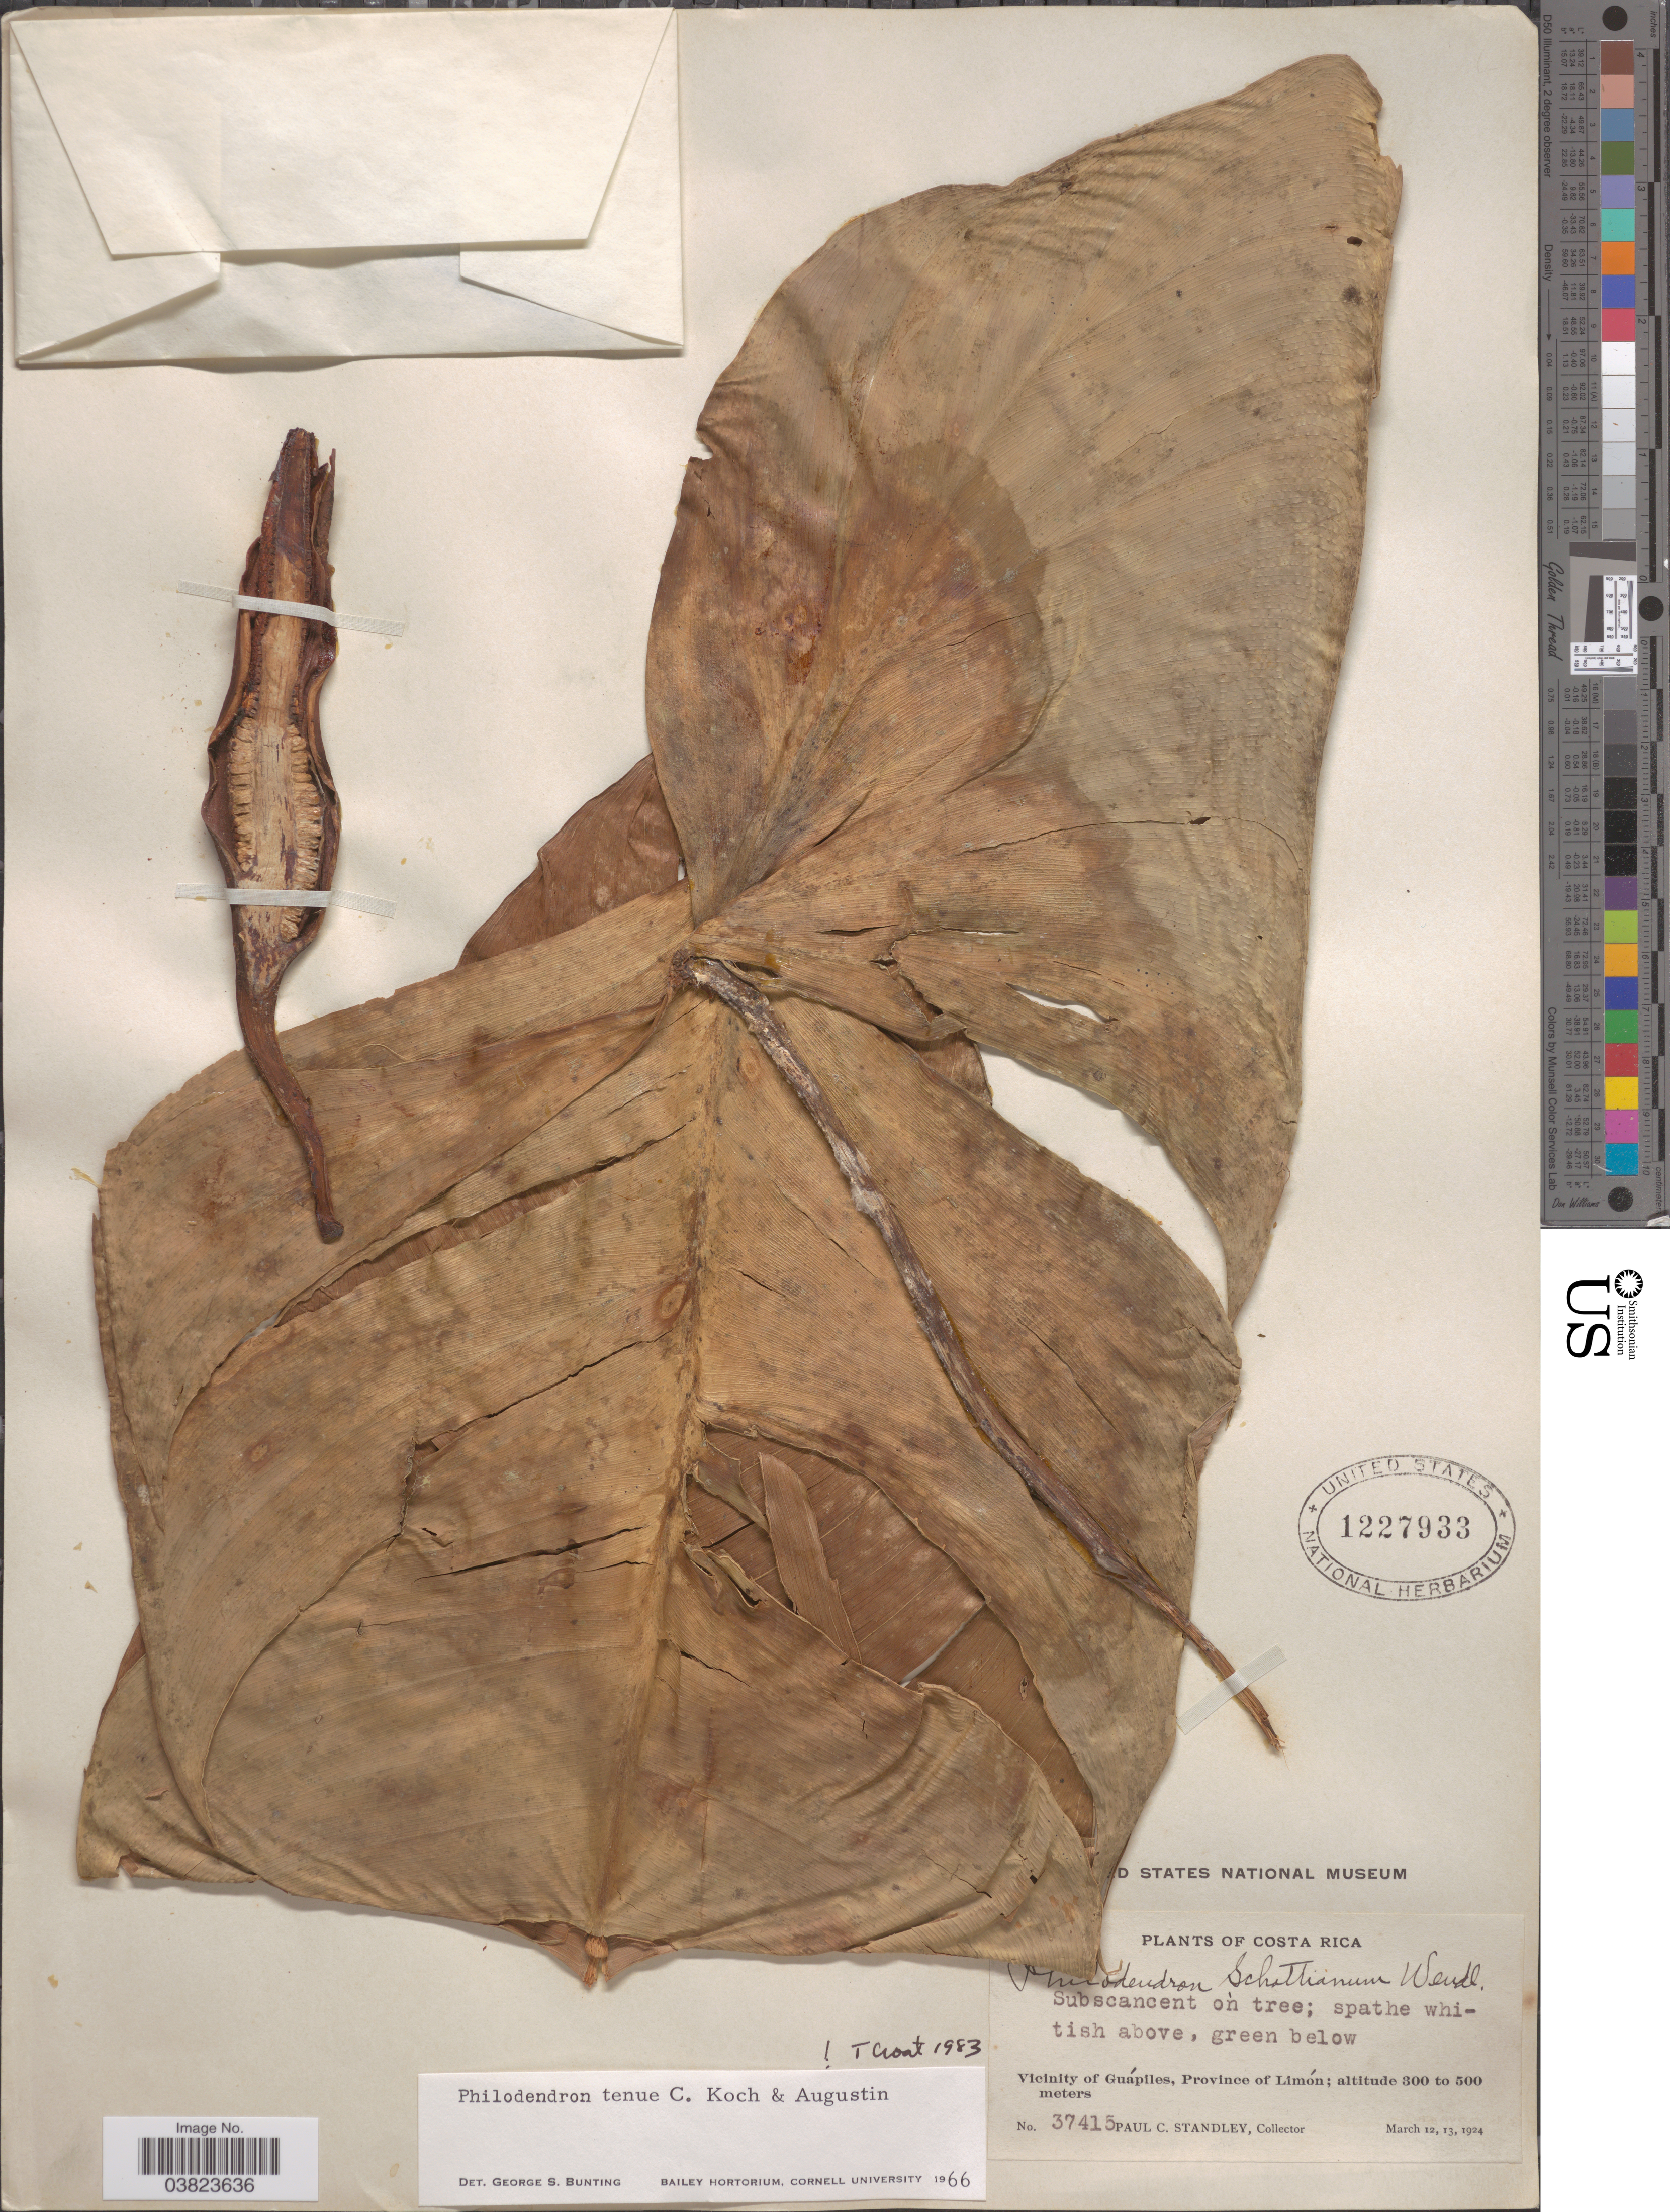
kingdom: Plantae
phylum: Tracheophyta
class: Liliopsida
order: Alismatales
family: Araceae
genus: Philodendron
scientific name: Philodendron tenue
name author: K. Koch & Augustin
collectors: P. C. Standley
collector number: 3741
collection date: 1924-03-12/1924-03-13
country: Costa Rica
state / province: Limón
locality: Vicinity of Guápiles.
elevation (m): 300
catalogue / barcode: US 1227933